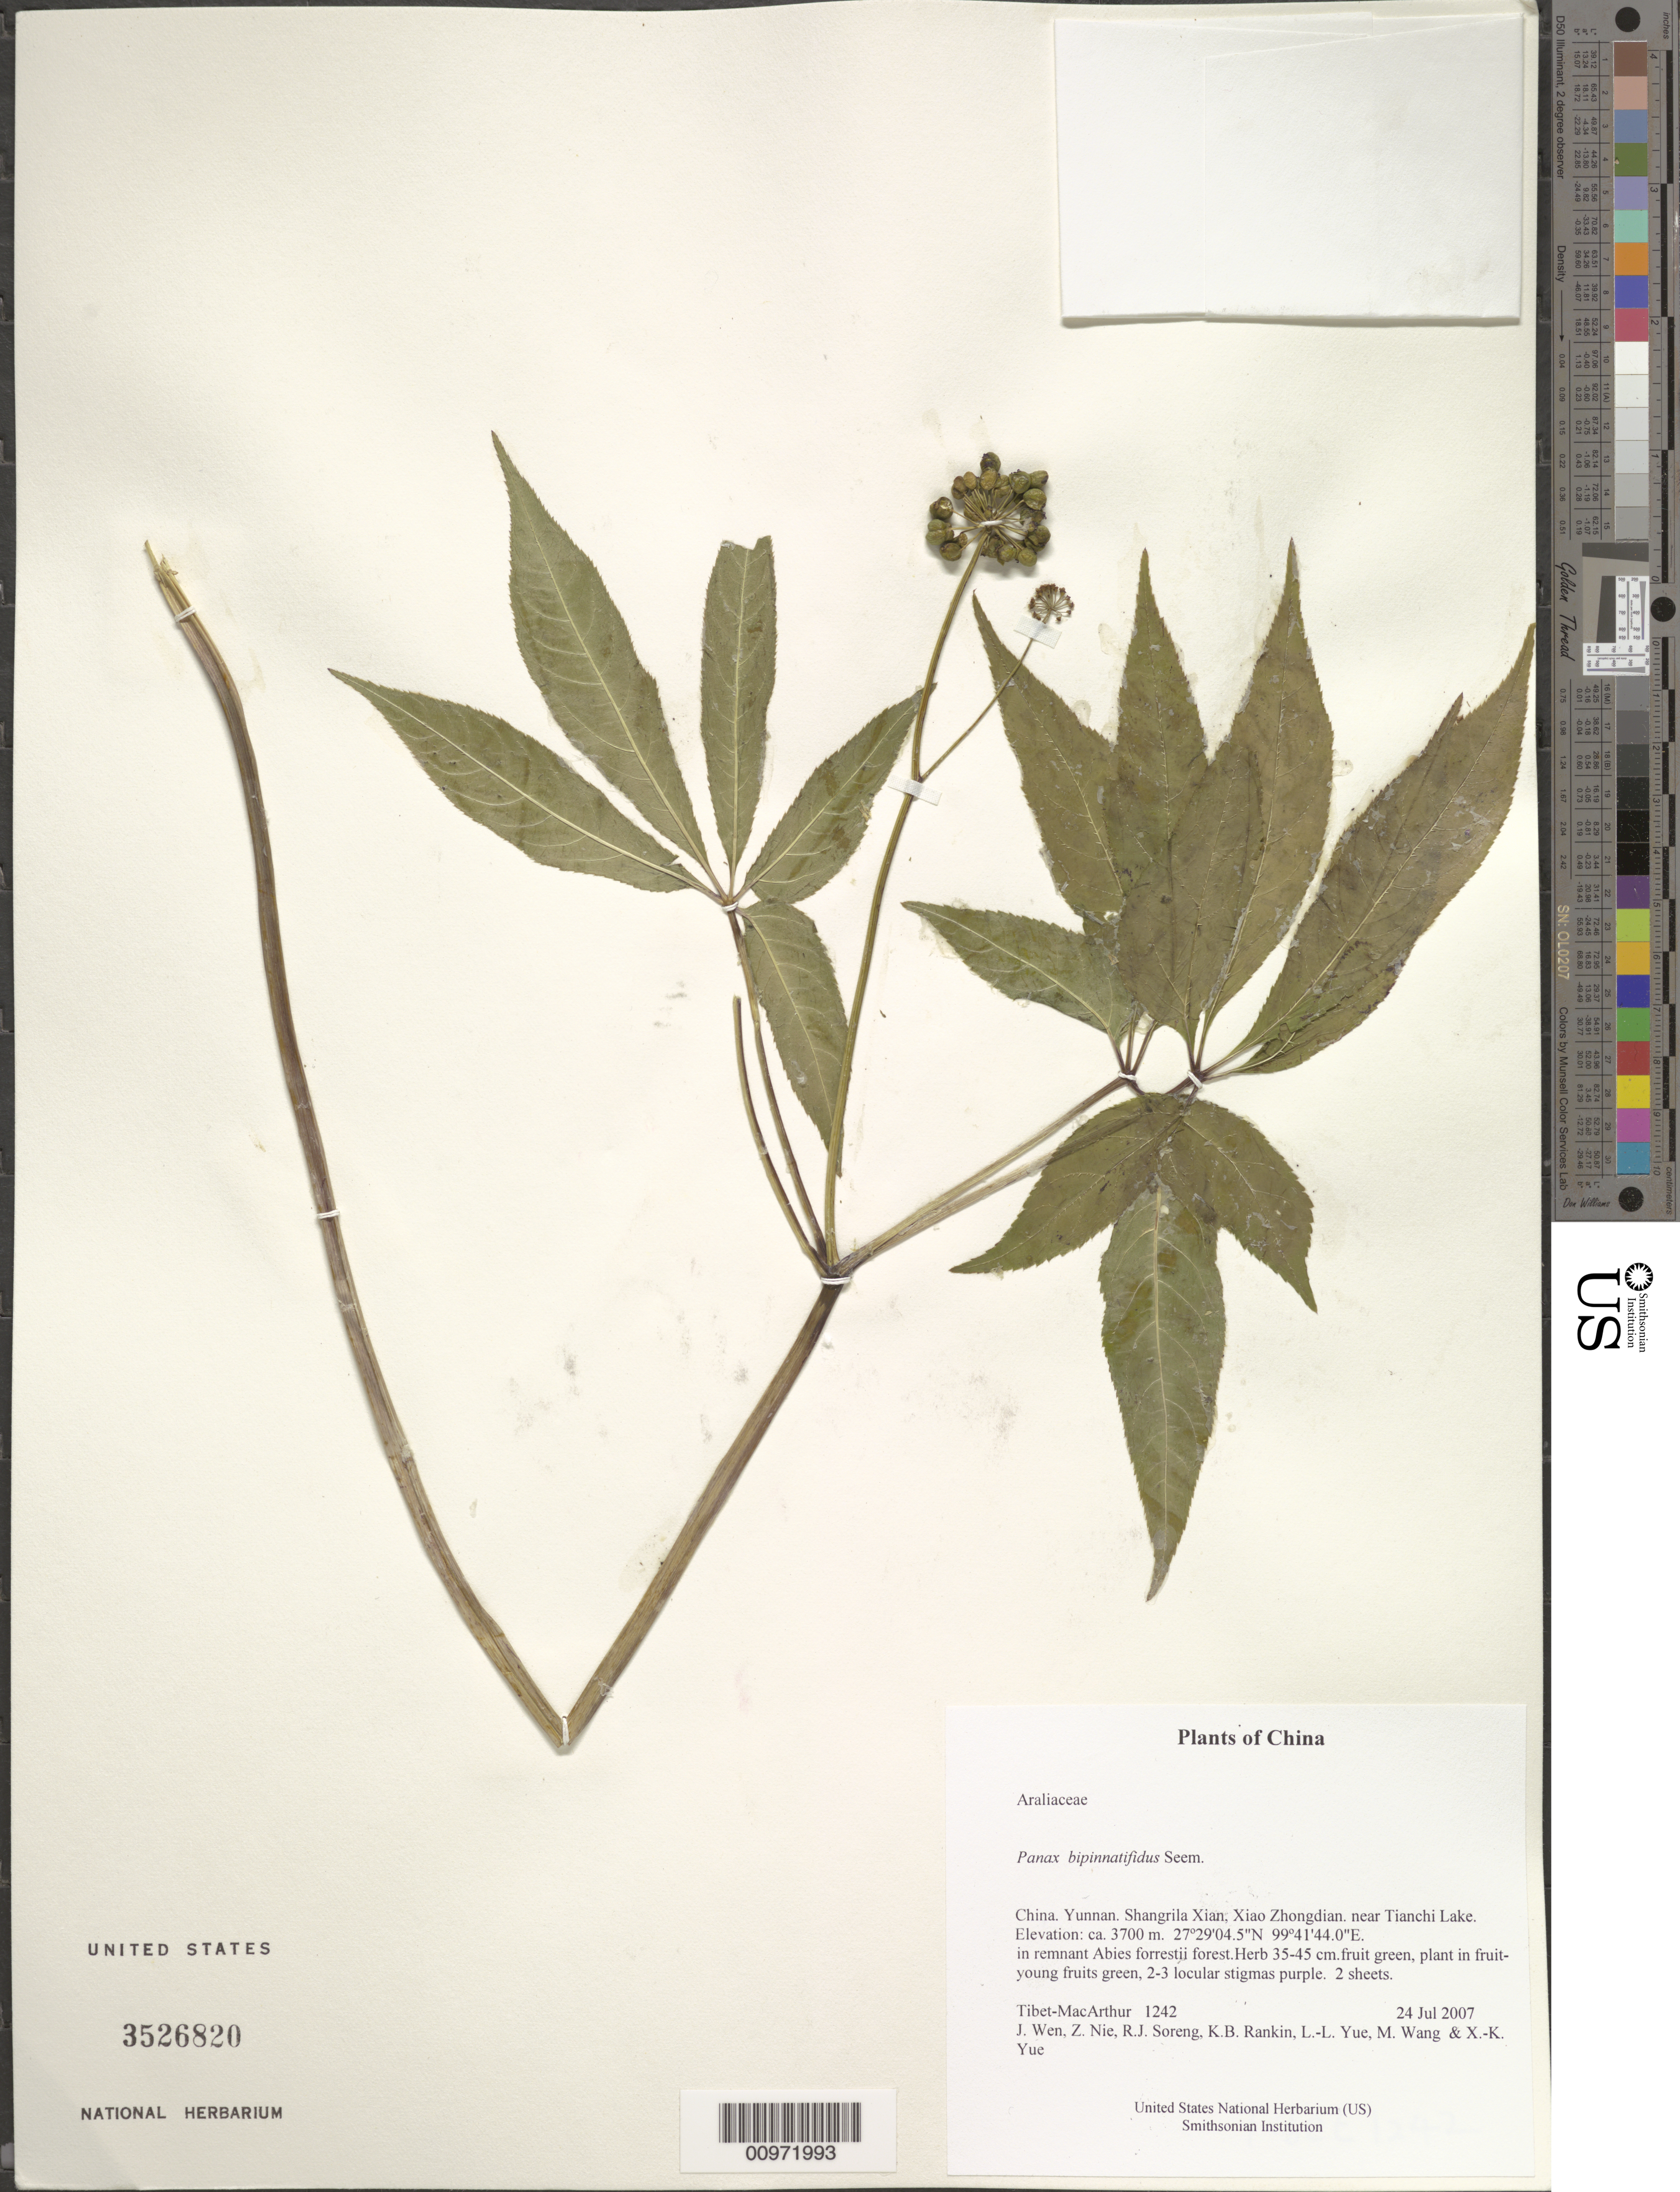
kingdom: Plantae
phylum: Tracheophyta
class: Magnoliopsida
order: Apiales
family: Araliaceae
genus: Panax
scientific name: Panax bipinnatifidus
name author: Seem.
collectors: Tibet-MacArthur, J. Wen, Z. Nie, R. J. Soreng, K. Rankin, L. Yue, M. Wang & X. Yue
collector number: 1242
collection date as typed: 24 Jul 2007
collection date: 2007-07-24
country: China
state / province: Yunnan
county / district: Shangrila Xian, Xiao Zhongdian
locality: near Tianchi Lake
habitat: In remnant Abies forrestii forest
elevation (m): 3700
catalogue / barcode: US 3526820